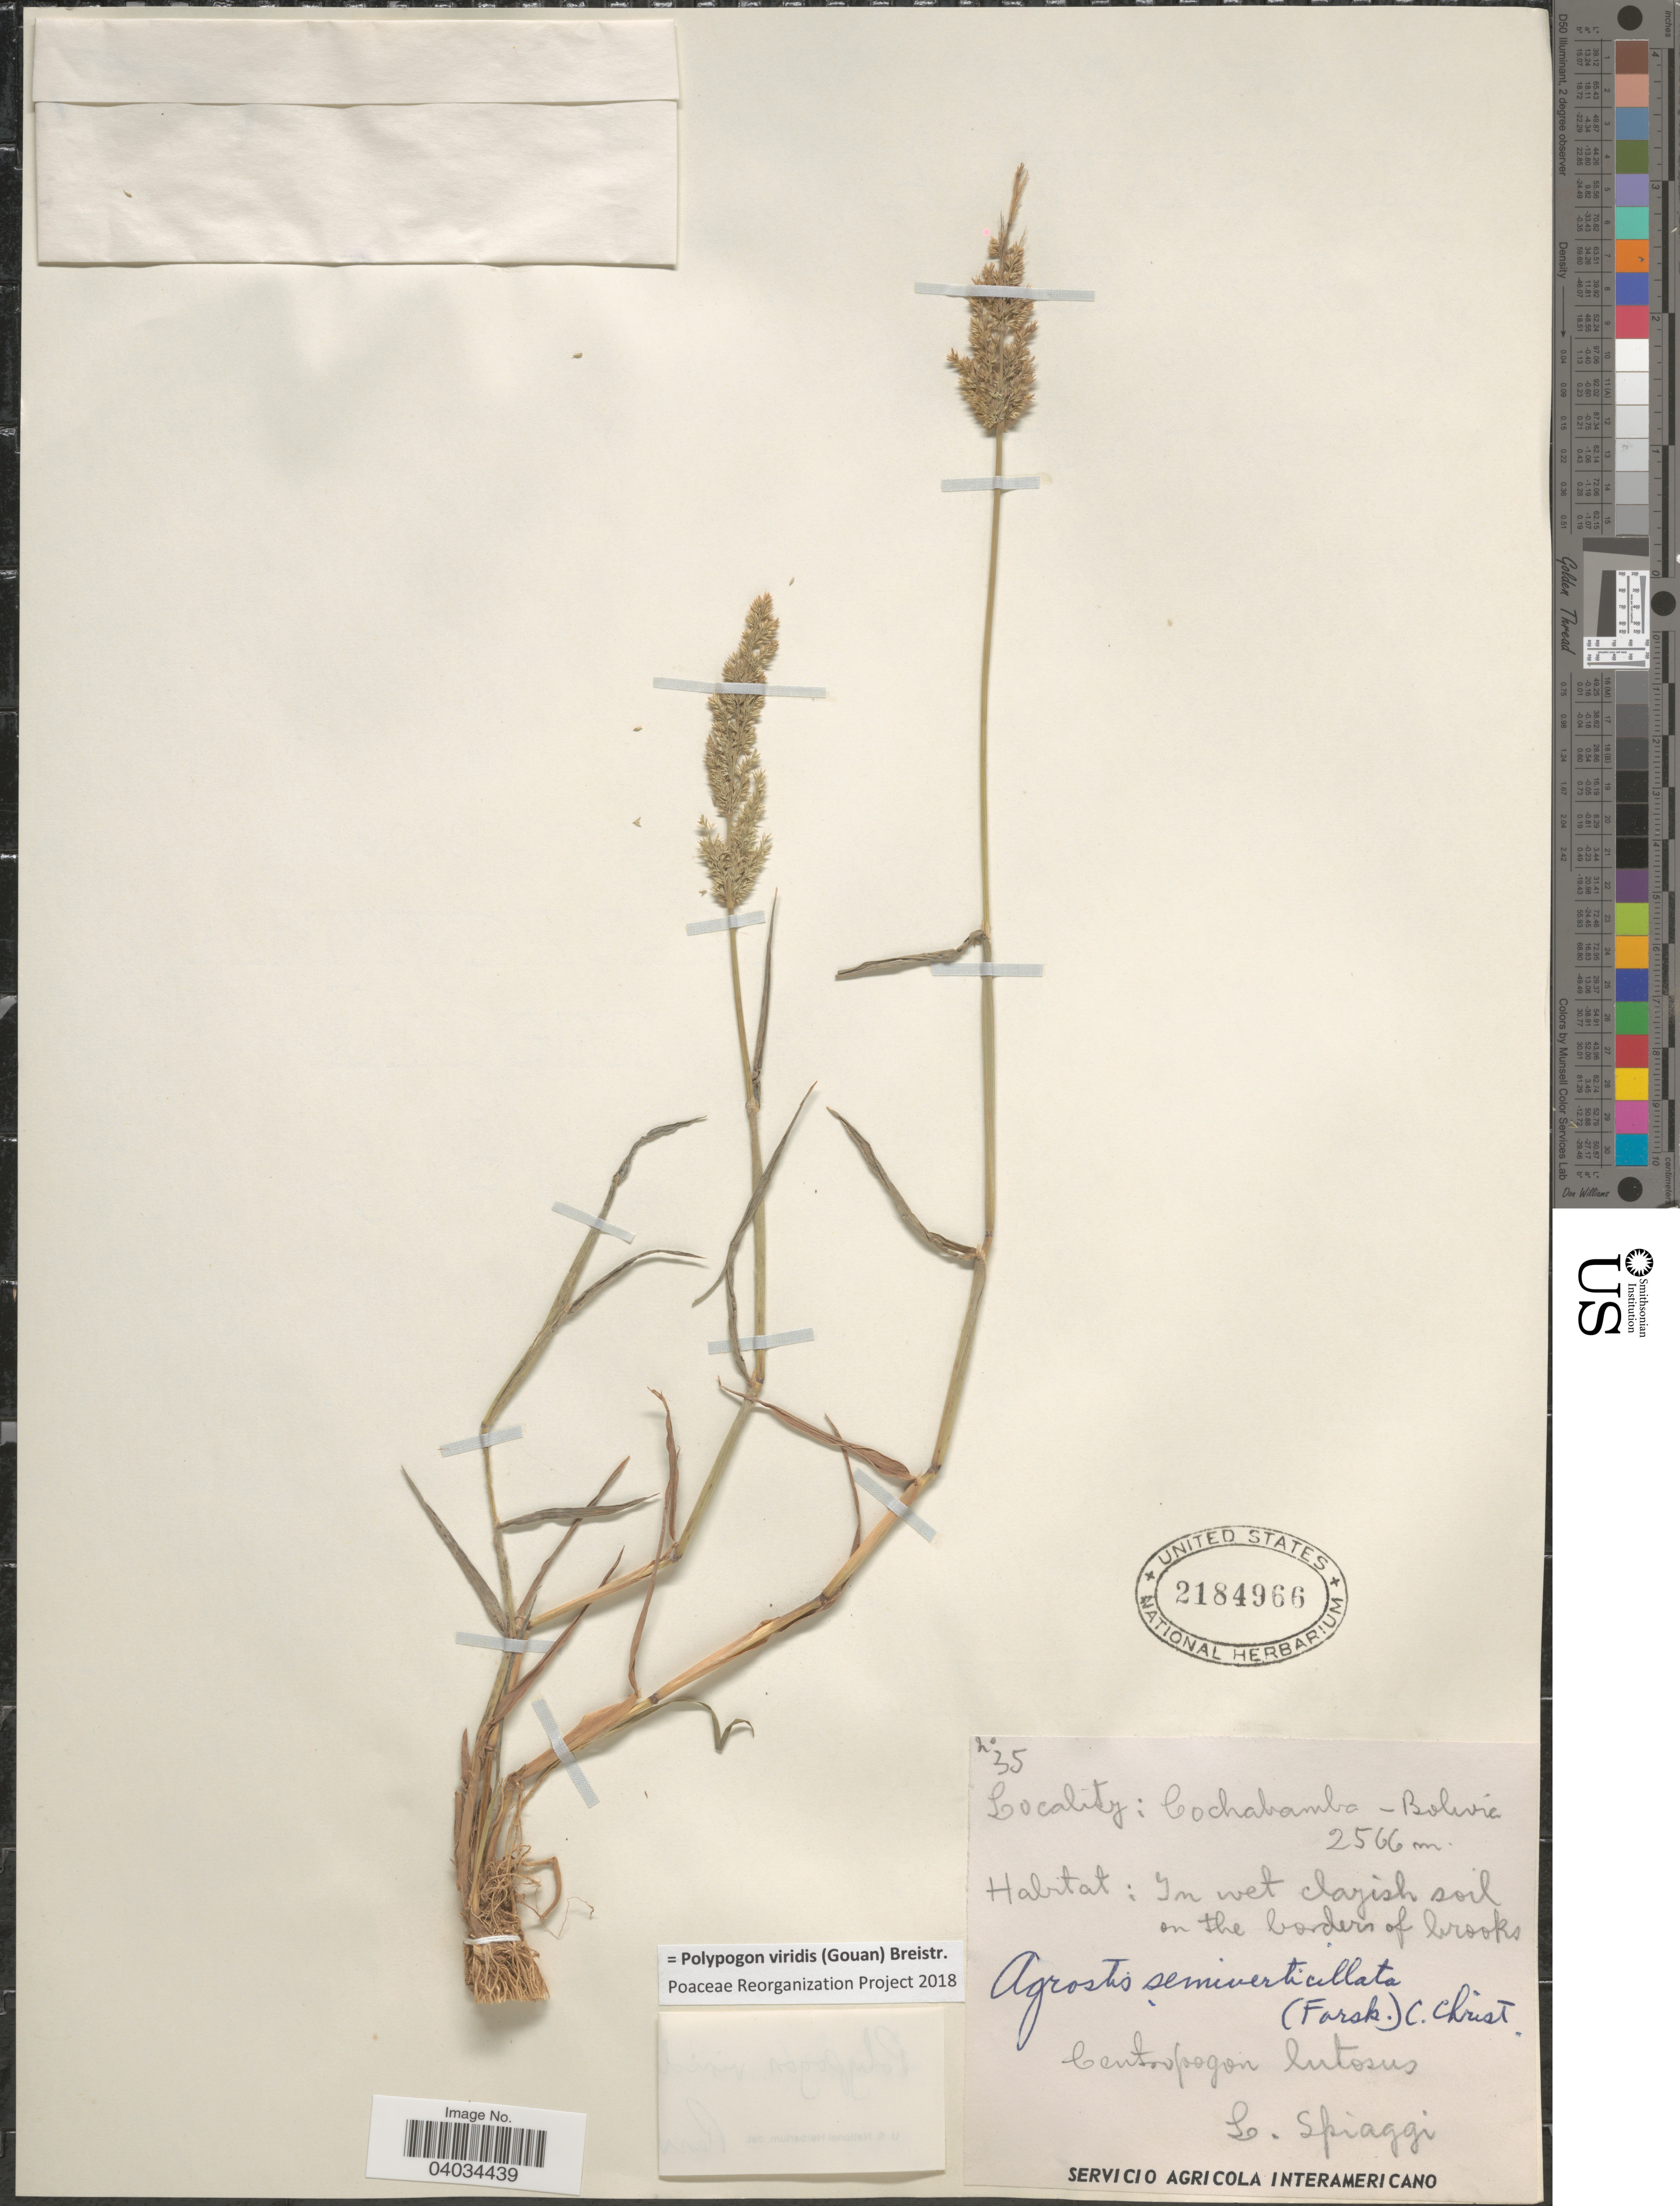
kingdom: Plantae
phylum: Tracheophyta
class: Liliopsida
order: Poales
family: Poaceae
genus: Polypogon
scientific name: Polypogon viridis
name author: (Gouan) Breistroffer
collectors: L. Spiaggi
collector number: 35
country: Bolivia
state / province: Cochabamba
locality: In wet clayish soil on the borders of brooks.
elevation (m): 2566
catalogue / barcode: US 2184966